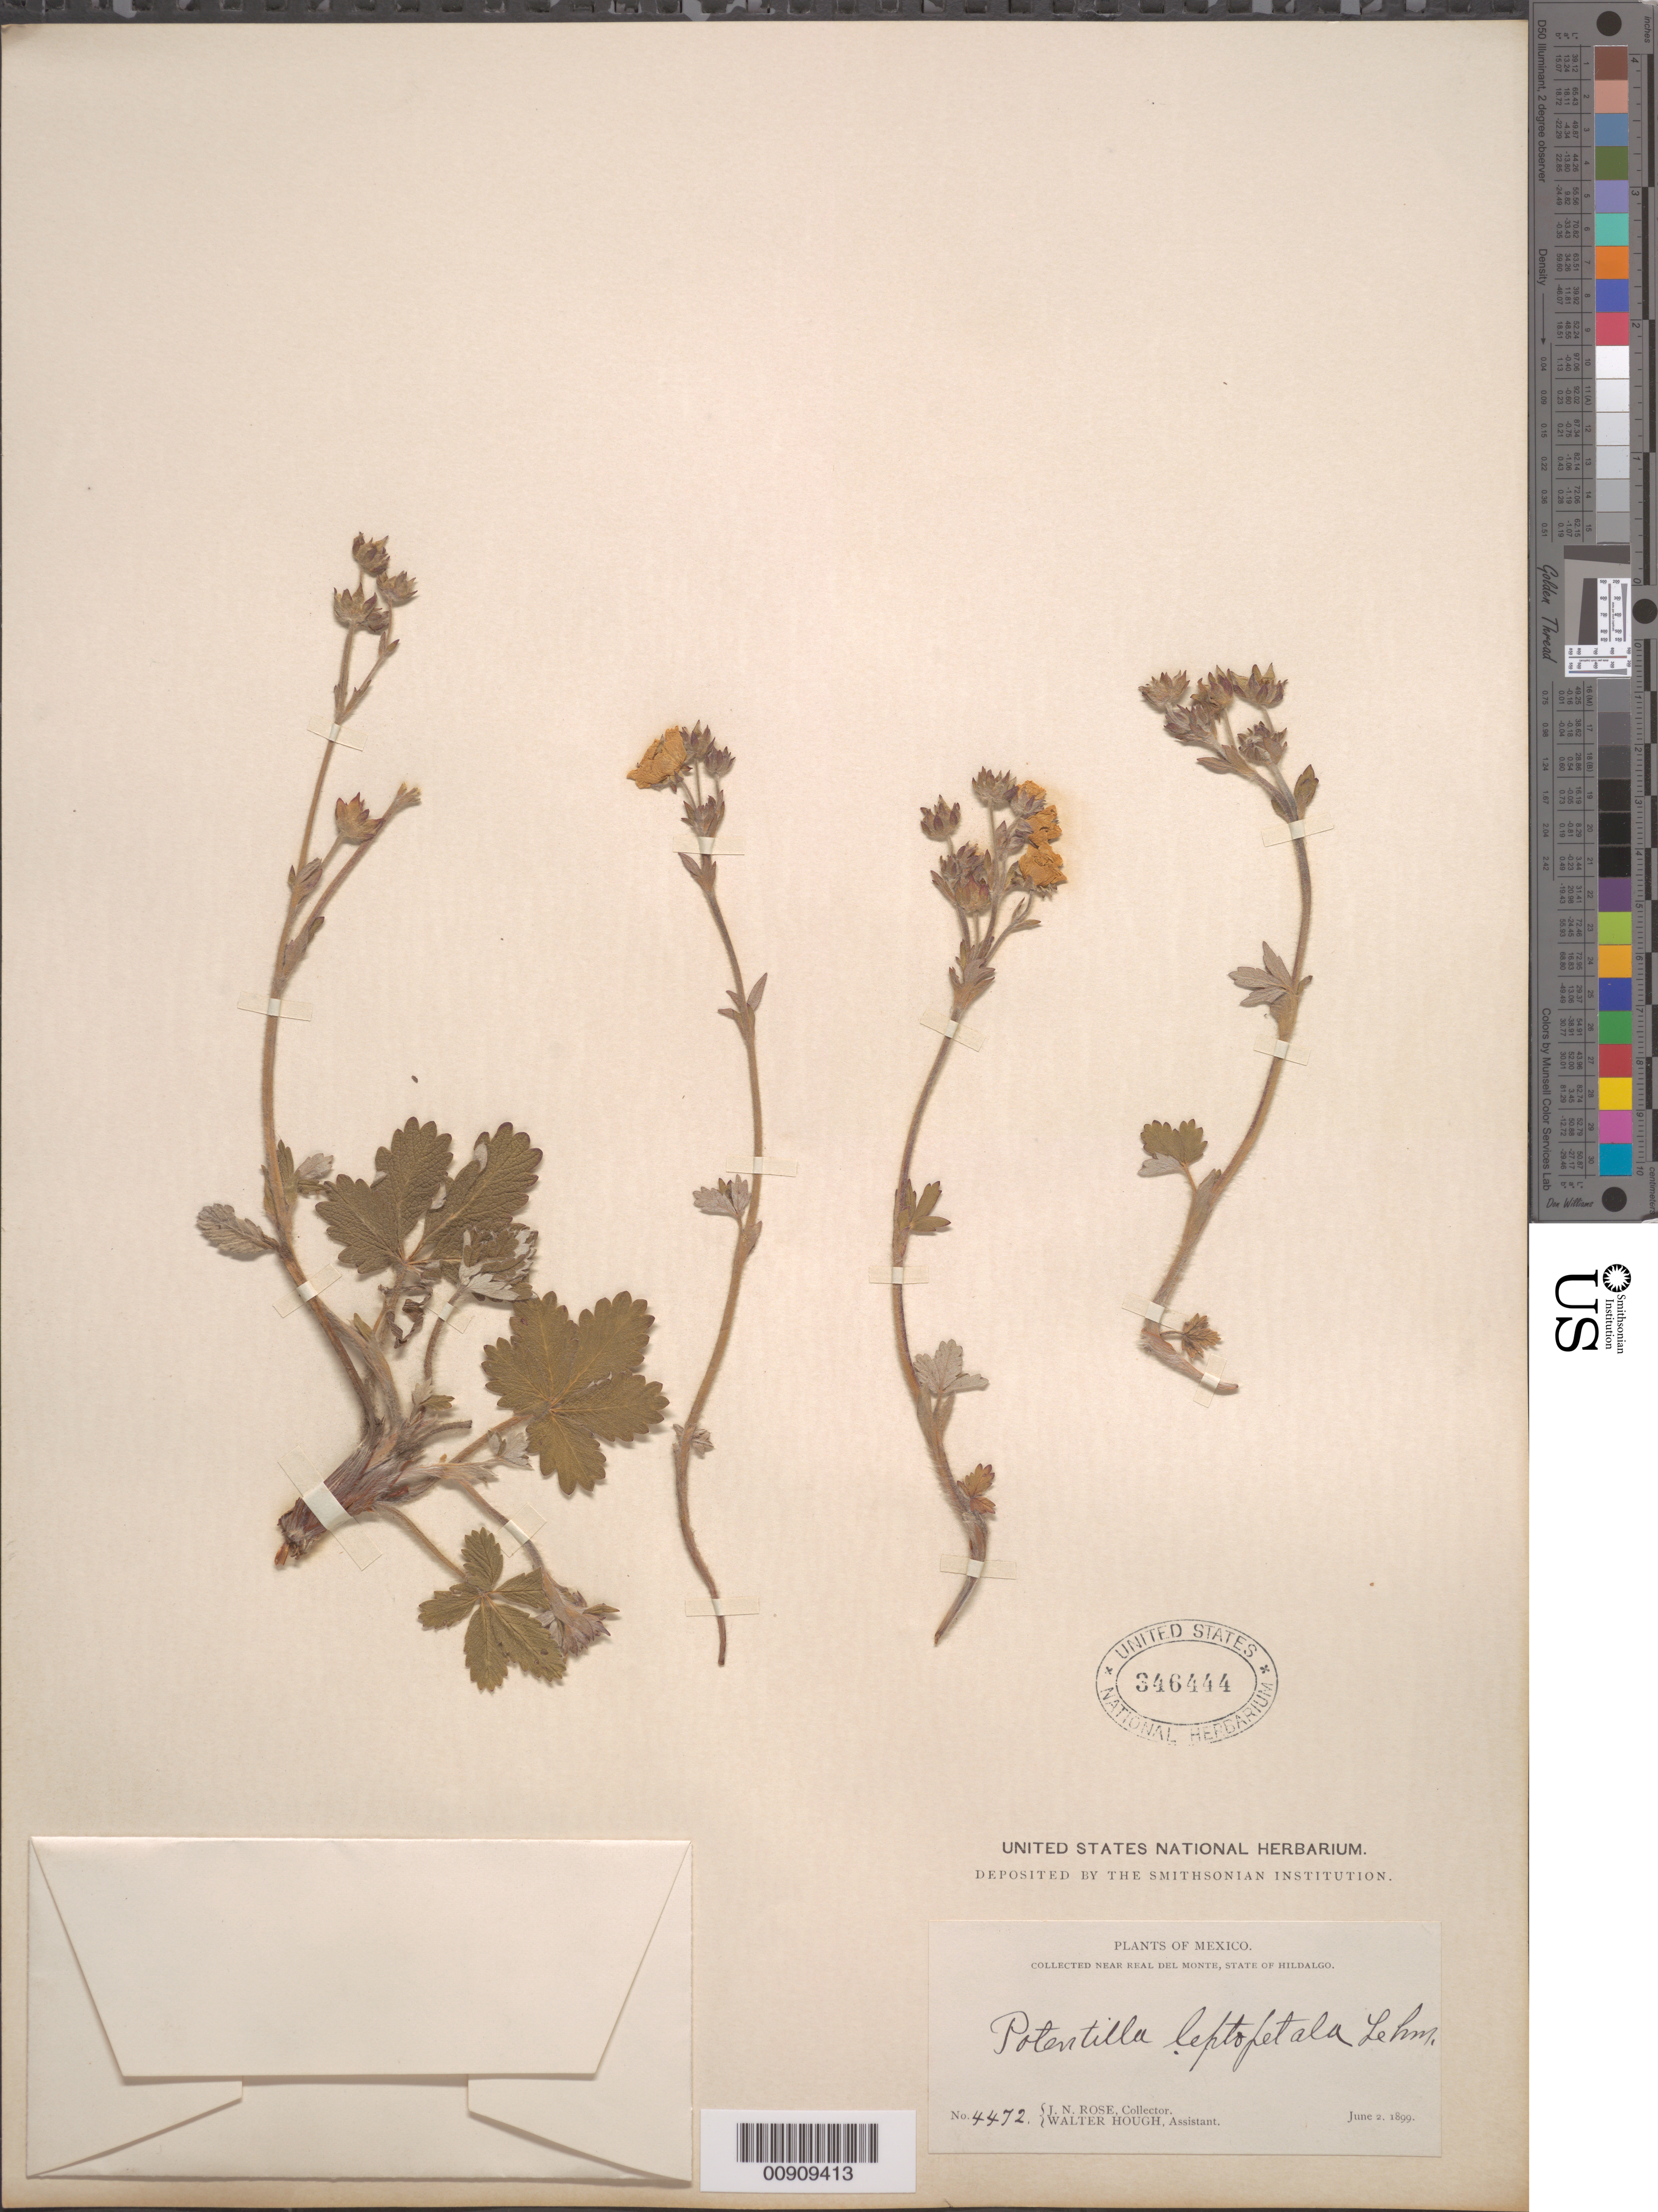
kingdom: Plantae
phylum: Tracheophyta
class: Magnoliopsida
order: Rosales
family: Rosaceae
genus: Potentilla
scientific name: Potentilla leptopetala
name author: Lehm.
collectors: J. N. Rose & W. Hough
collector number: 4472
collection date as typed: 02 Jun 1899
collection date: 1899-06-02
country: Mexico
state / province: Hidalgo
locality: Near Real del Monte, State of Hidalgo.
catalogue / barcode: US 346444